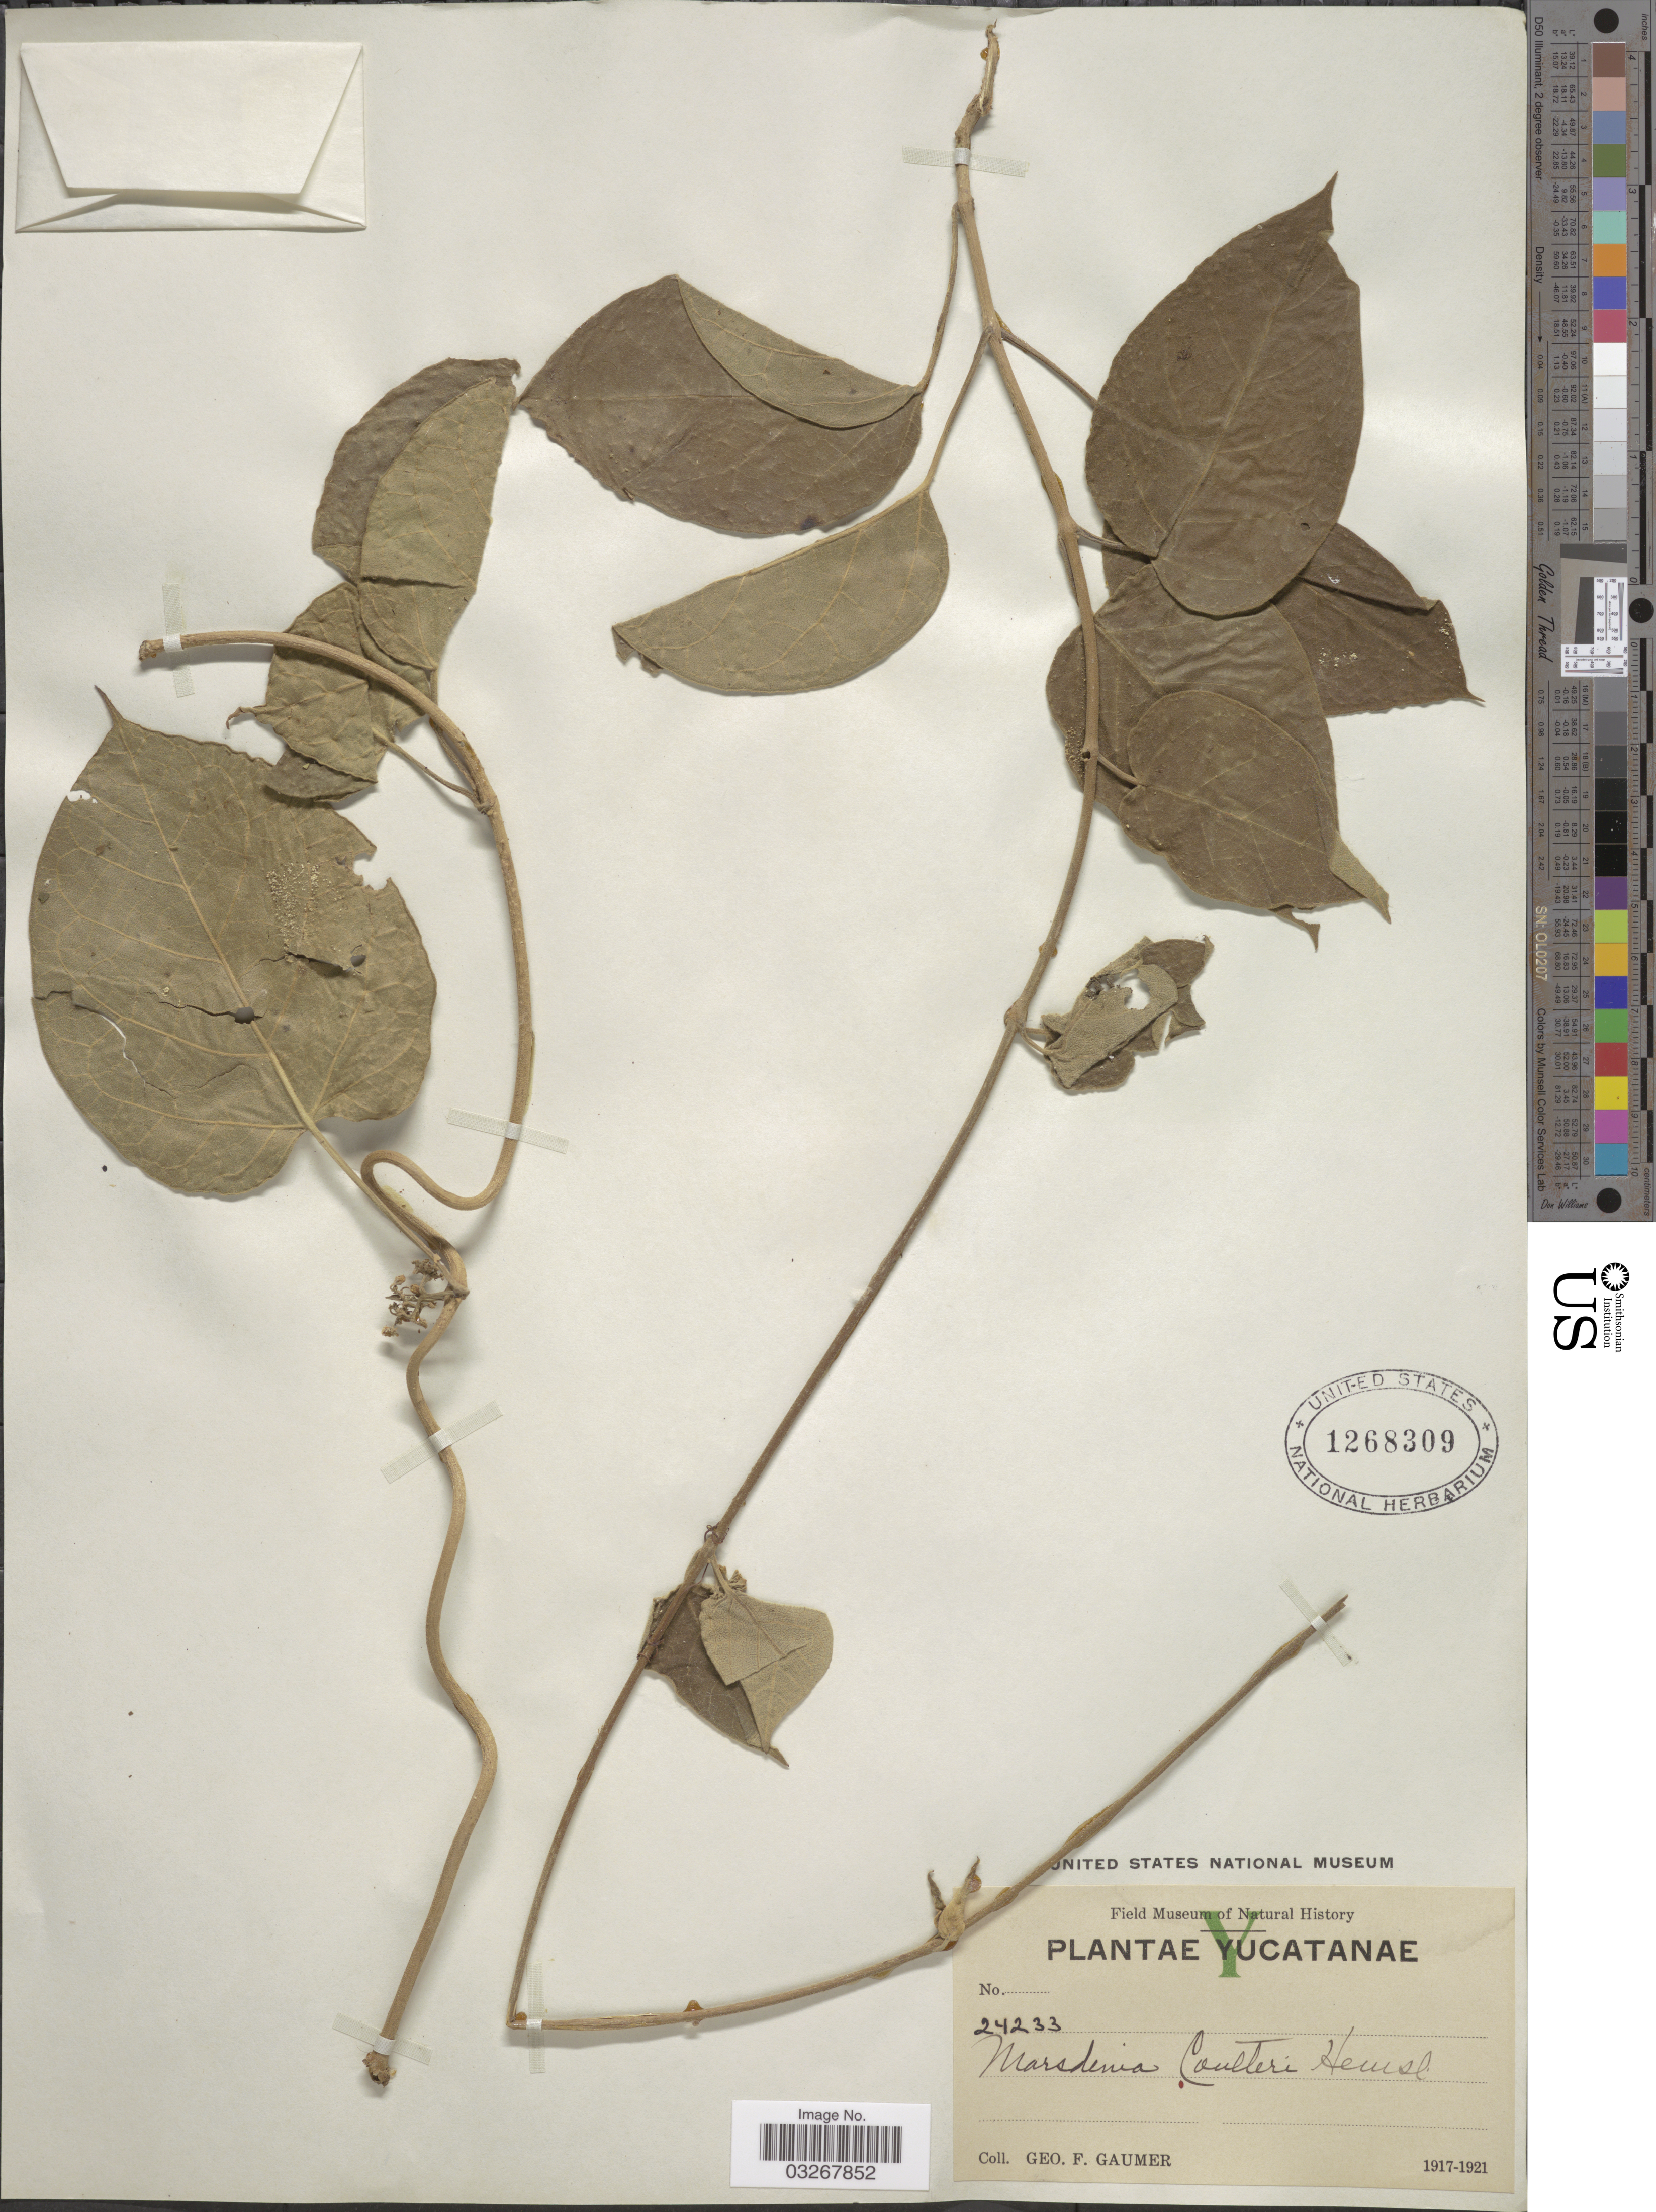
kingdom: Plantae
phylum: Tracheophyta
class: Magnoliopsida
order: Gentianales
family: Apocynaceae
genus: Marsdenia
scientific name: Marsdenia coulteri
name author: Hemsl.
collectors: G. F. Gaumer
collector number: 24233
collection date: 1917/1921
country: Mexico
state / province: Yucatán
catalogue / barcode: US 1268309